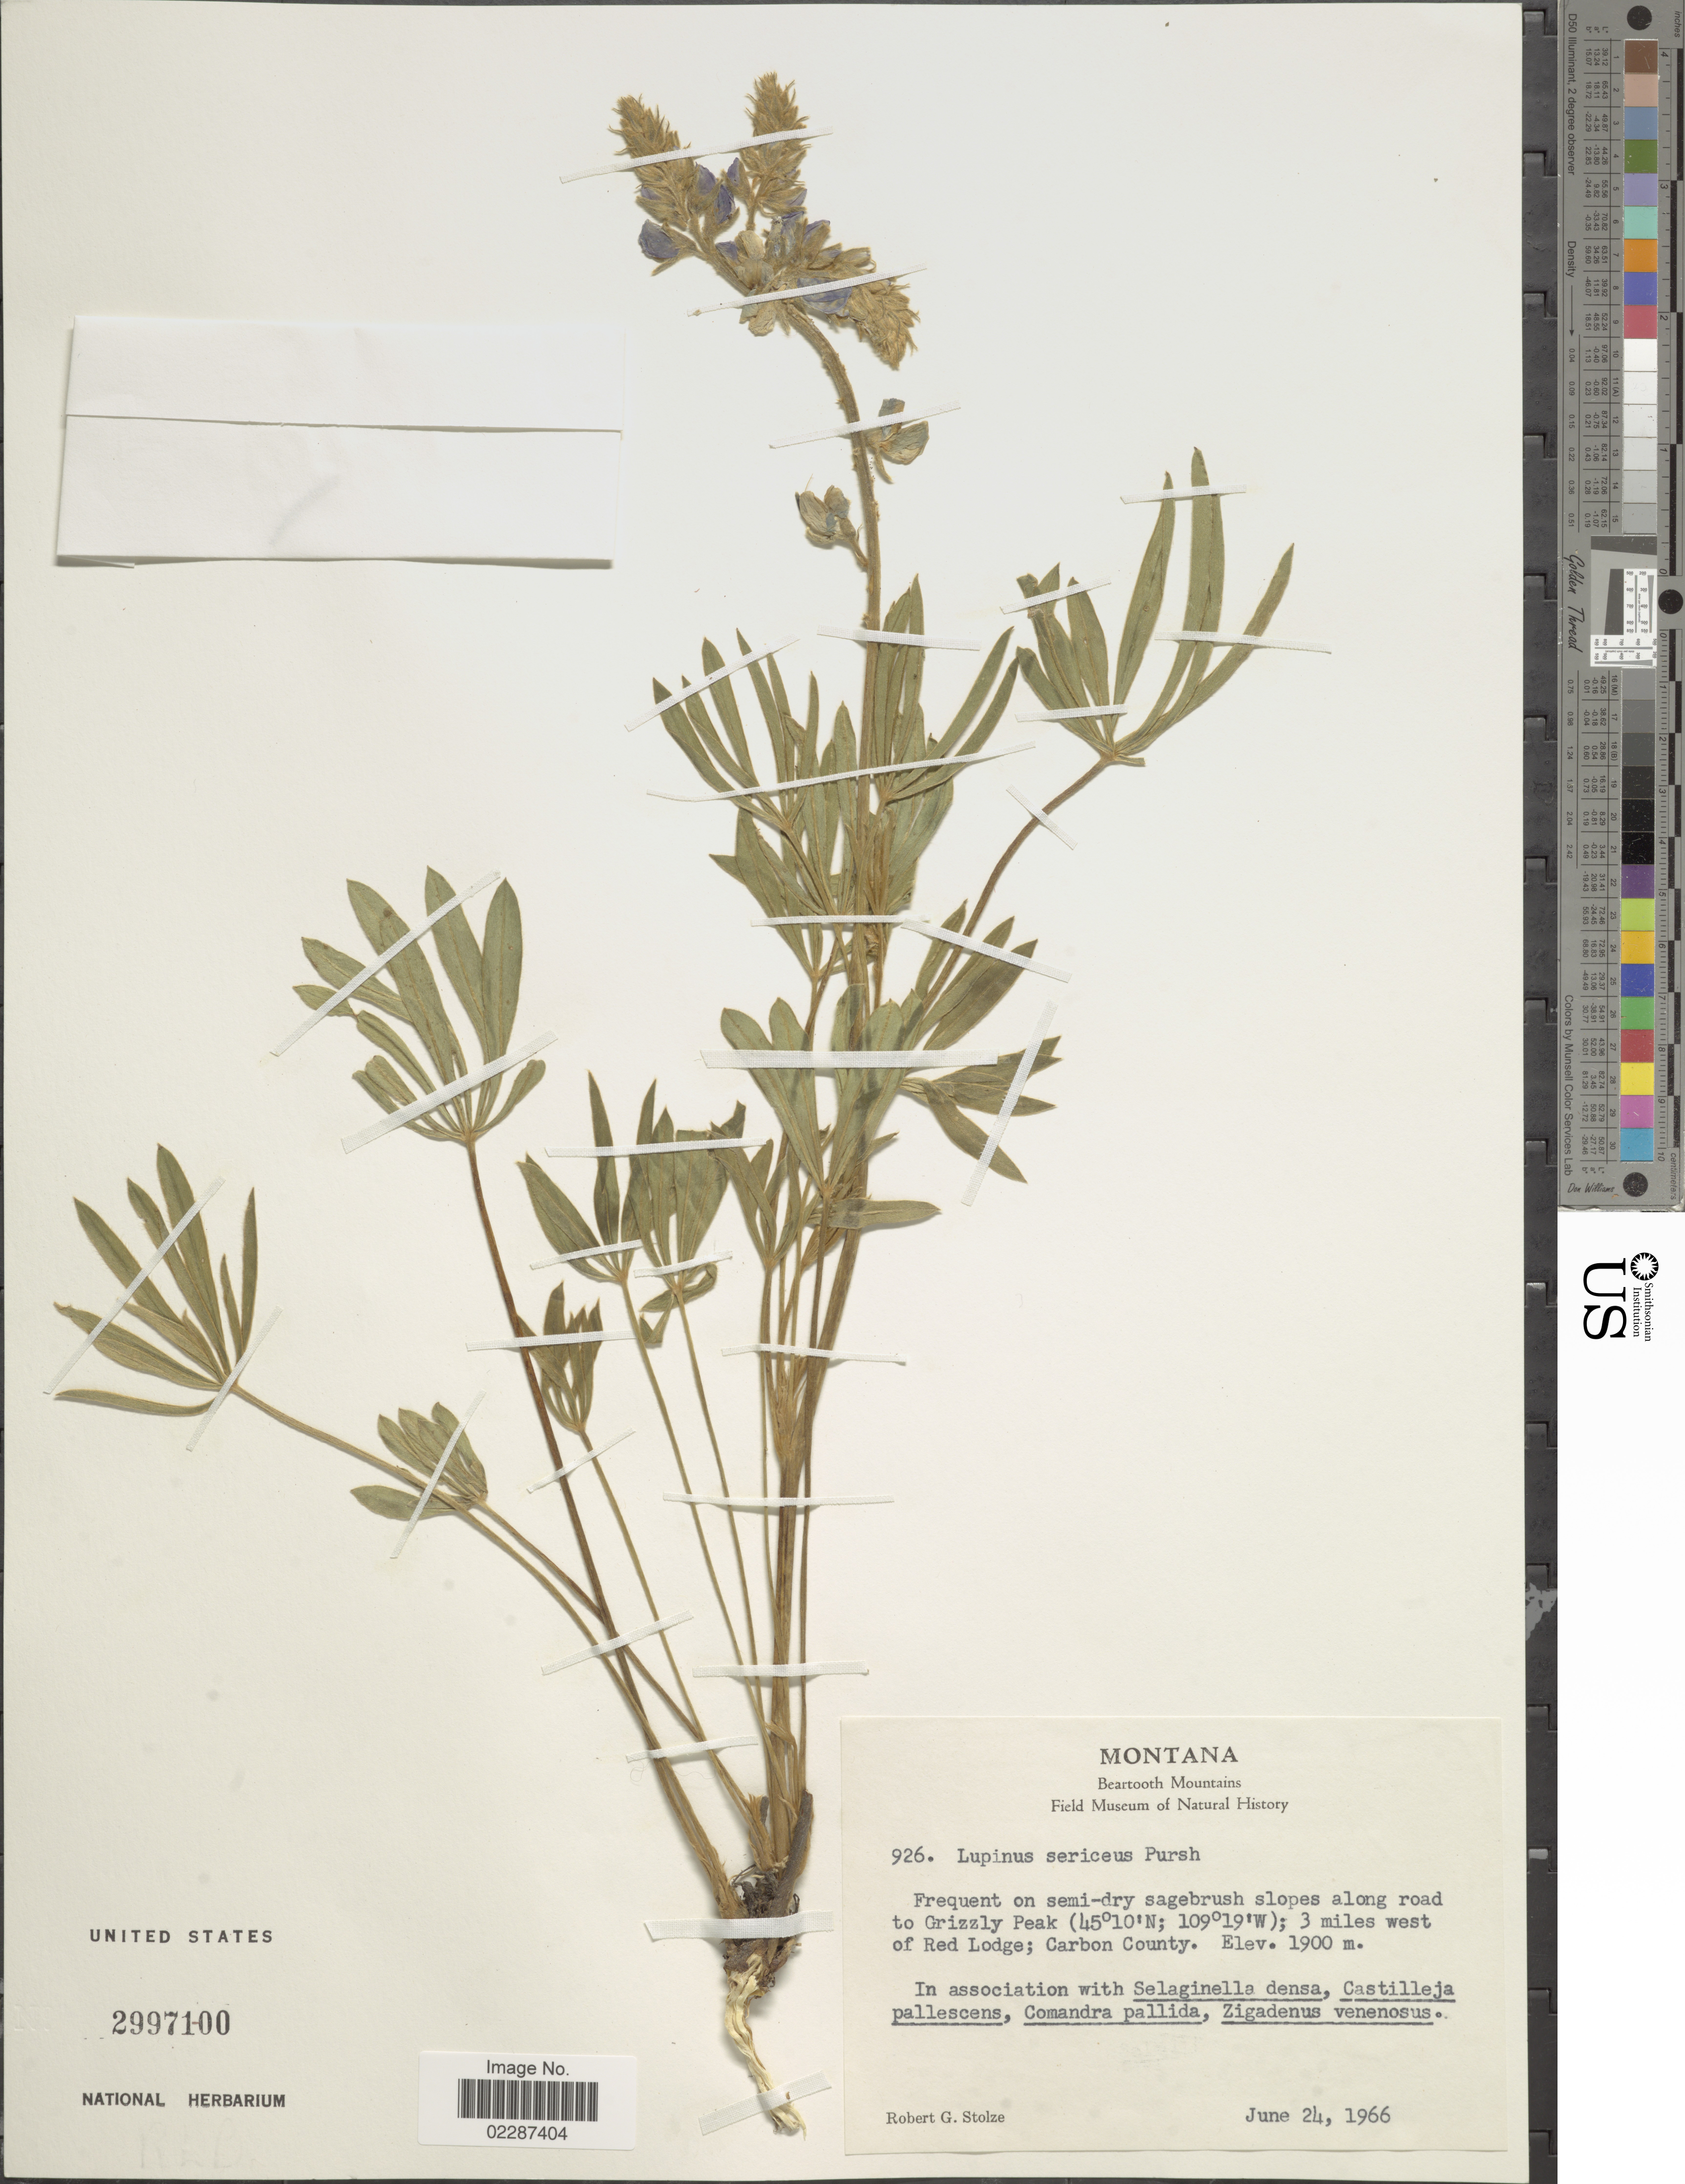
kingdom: Plantae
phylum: Tracheophyta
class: Magnoliopsida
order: Fabales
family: Fabaceae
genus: Lupinus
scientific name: Lupinus sericeus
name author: Pursh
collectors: R. G. Stolze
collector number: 926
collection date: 1966-06-24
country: United States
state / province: Montana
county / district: Carbon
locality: Frequent on semi-dry sagebrush slopes along road to Grizzly Peak; 3 miles W of Red Lodge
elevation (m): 1900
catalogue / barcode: US 2997100